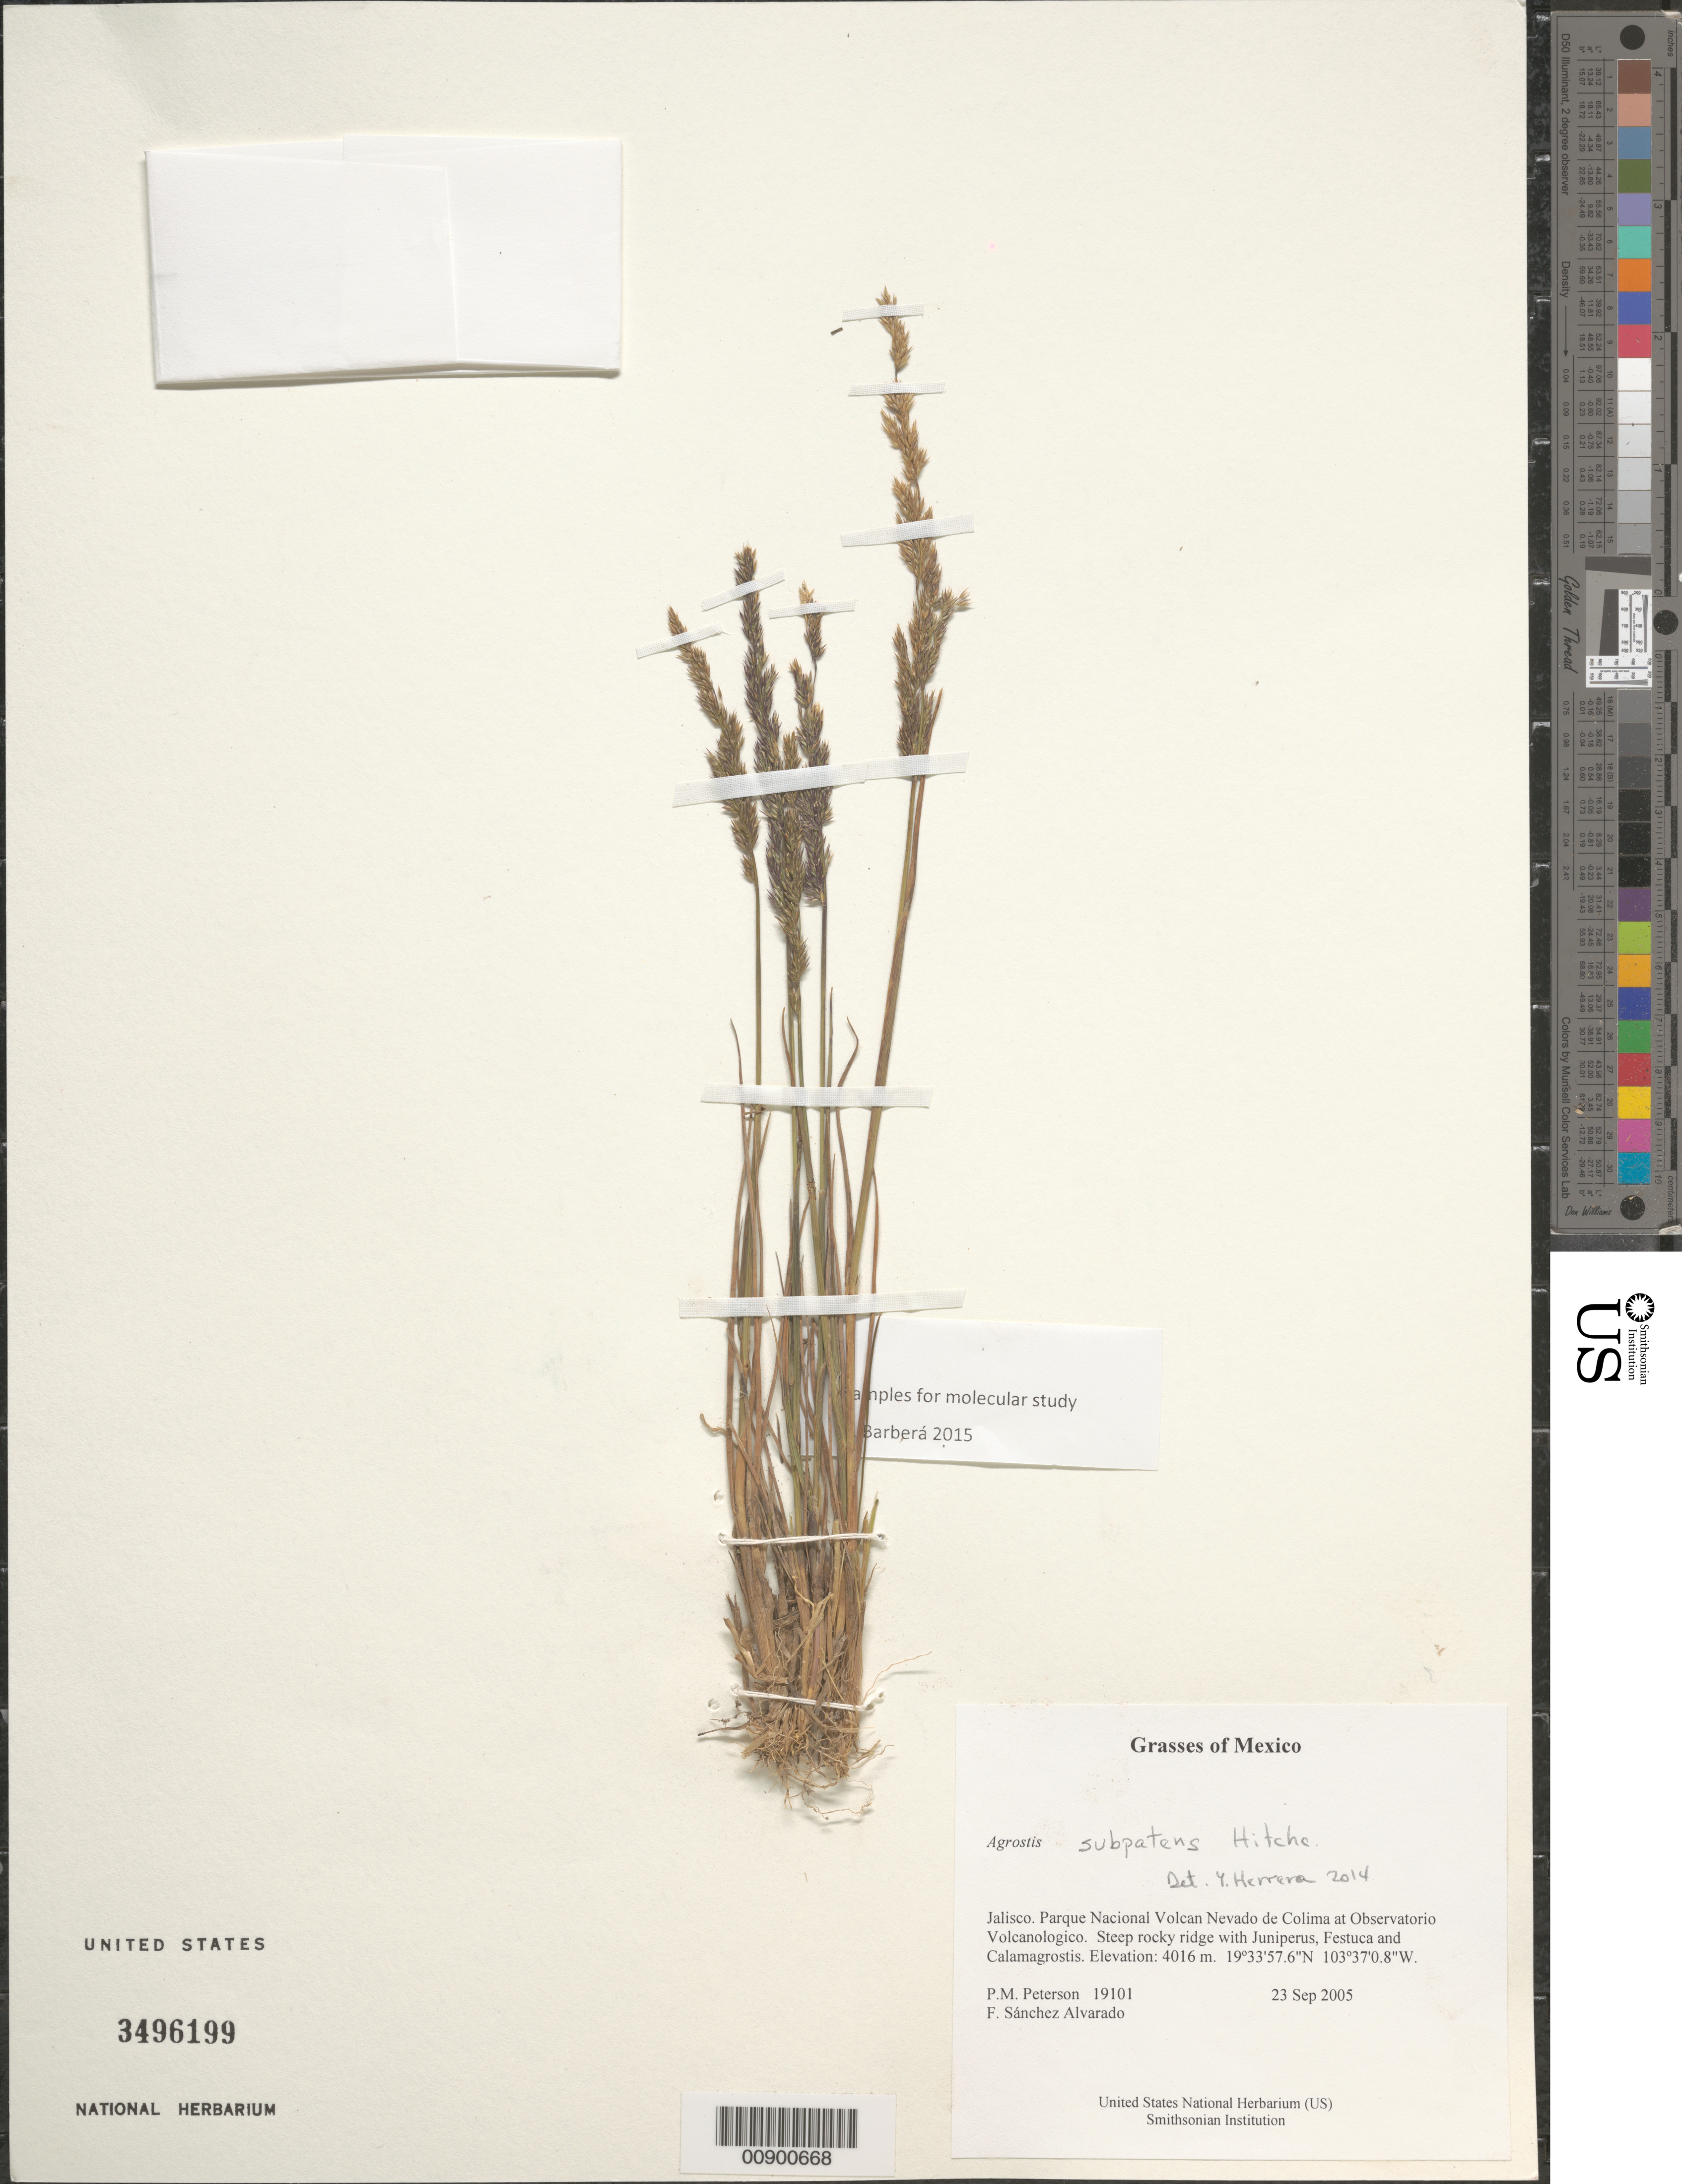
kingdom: Plantae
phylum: Tracheophyta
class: Liliopsida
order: Poales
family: Poaceae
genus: Agrostis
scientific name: Agrostis sp.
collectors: P. M. Peterson & F. Sánchez Alvarado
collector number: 19101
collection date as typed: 23 Sep 2005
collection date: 2005-09-23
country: Mexico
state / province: Jalisco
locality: Parque Nacional Volcan Nevado de Colima at Observatorio Volcanologico. Steep rocky ridge with Juniperus, Festuca and Calamagrostis.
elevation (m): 4016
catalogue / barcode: US 3496199